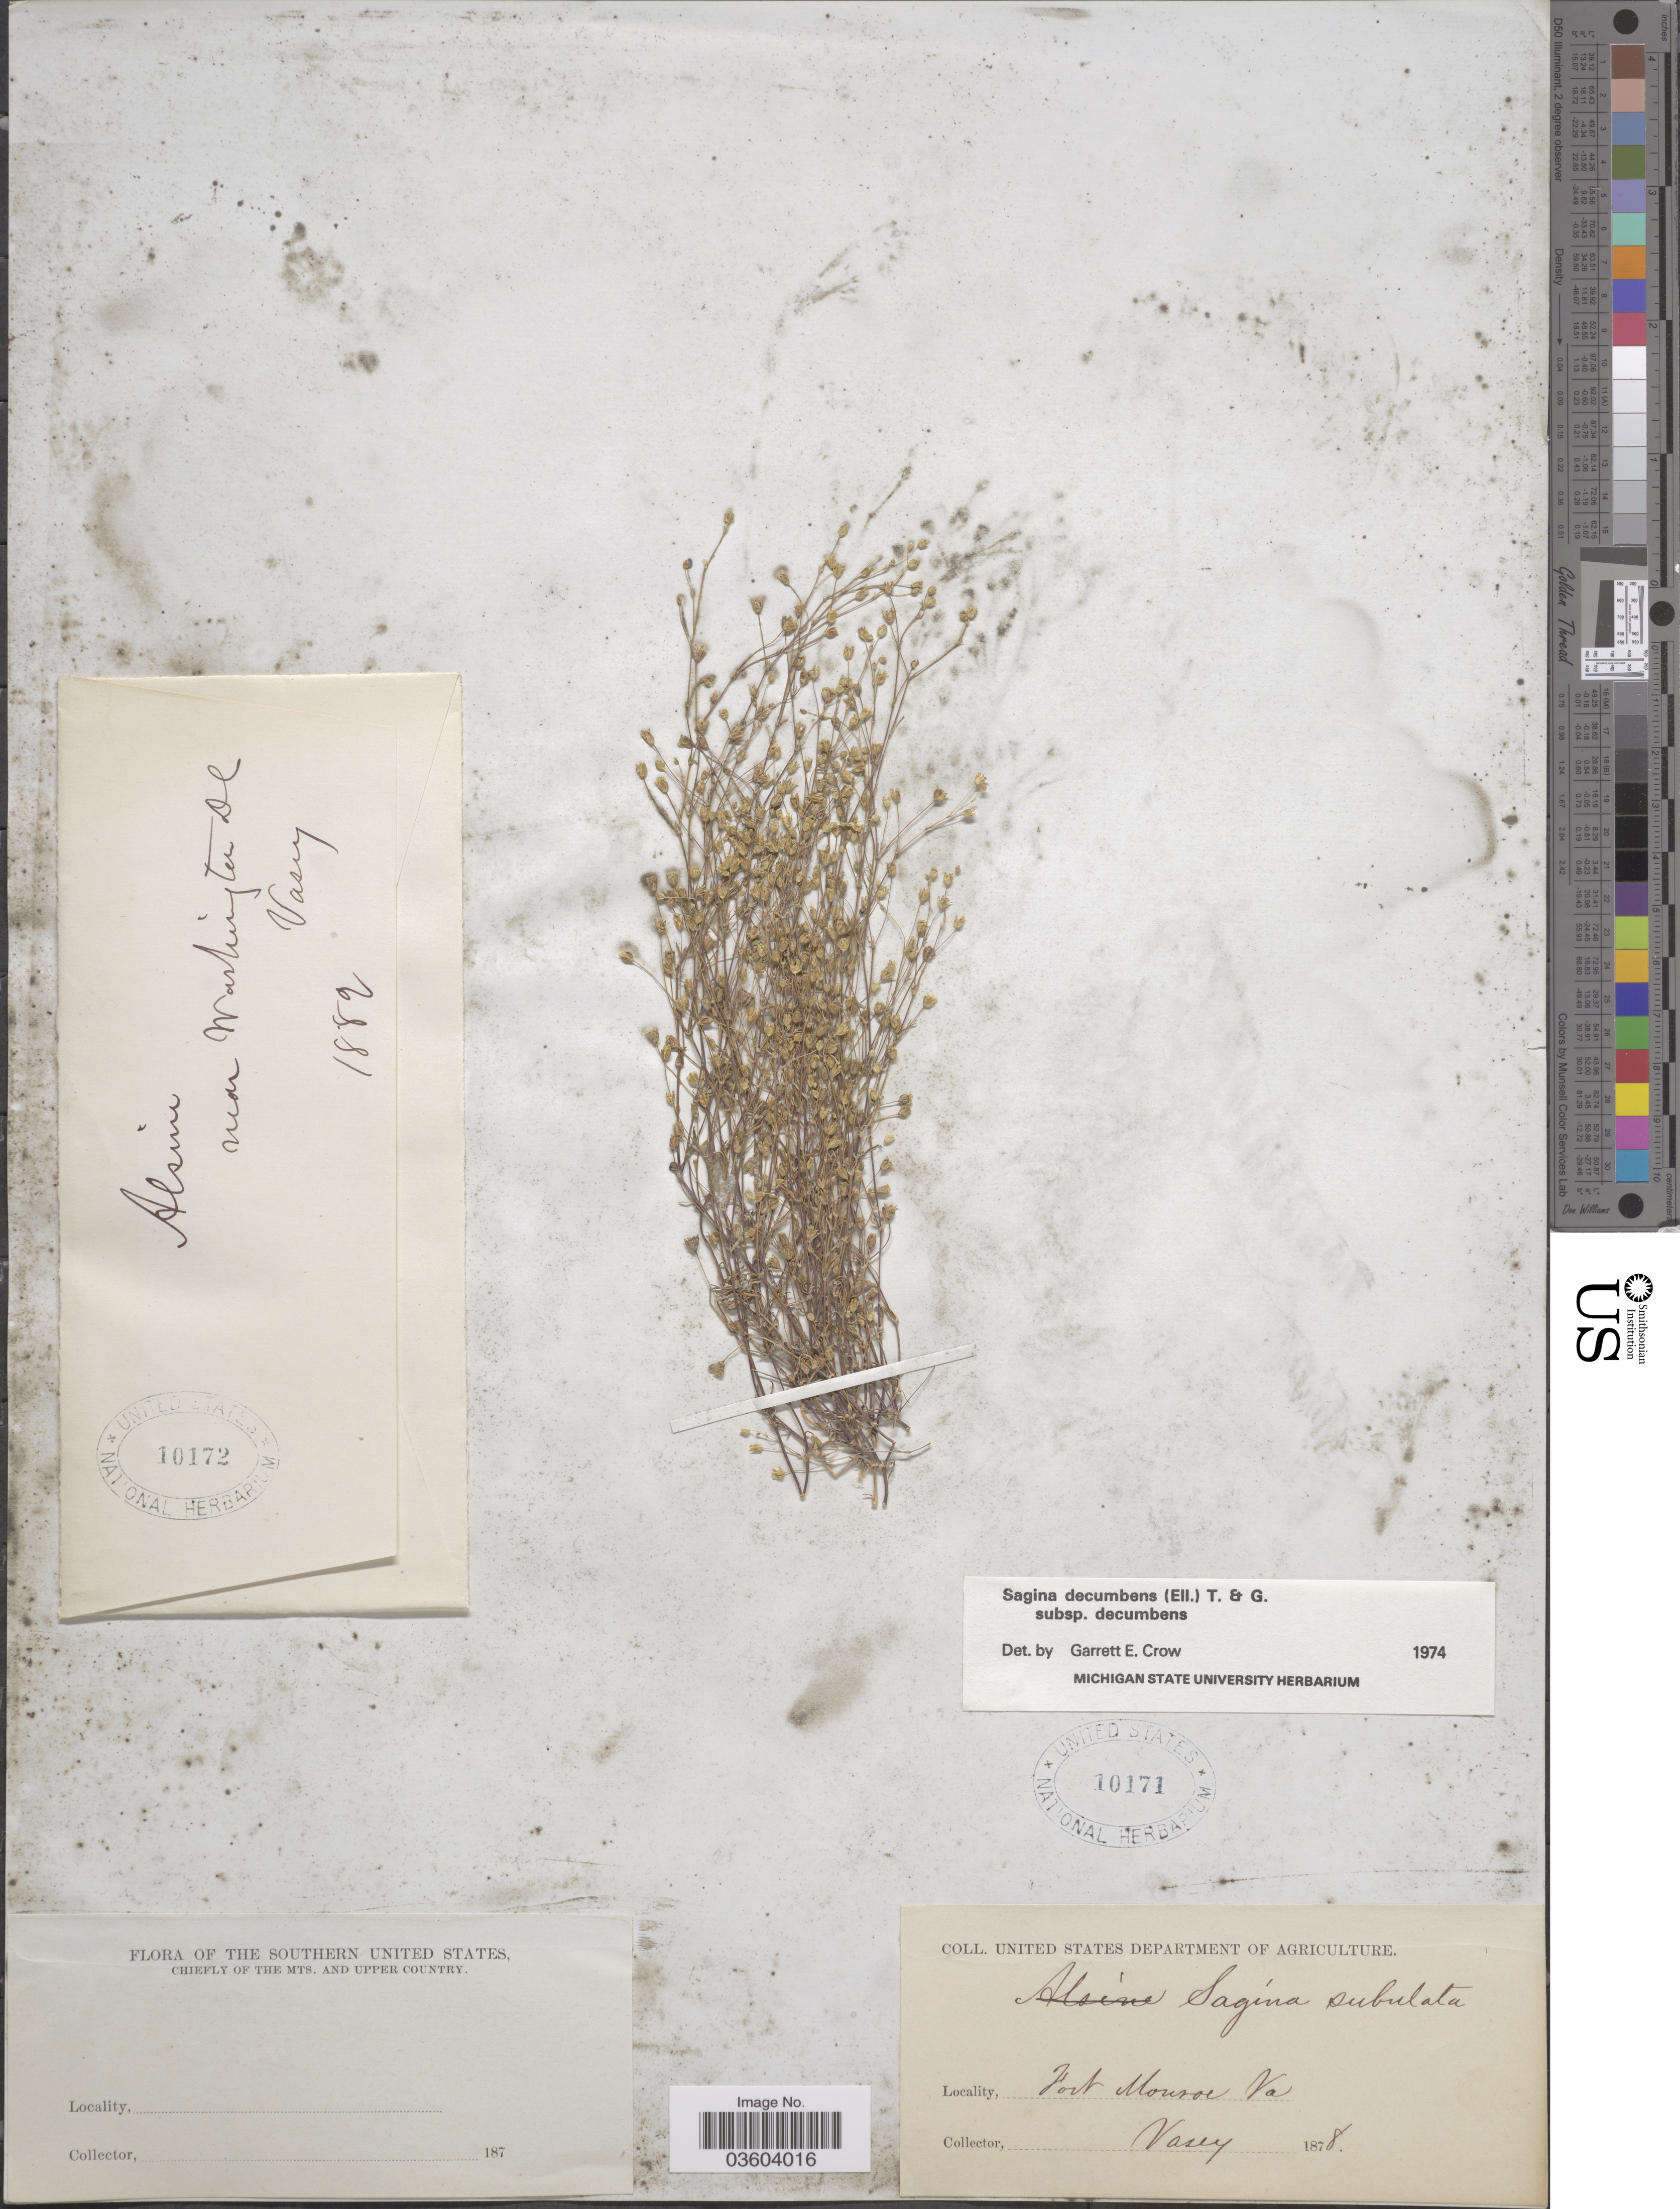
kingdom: Plantae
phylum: Tracheophyta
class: Magnoliopsida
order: Caryophyllales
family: Caryophyllaceae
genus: Sagina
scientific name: Sagina decumbens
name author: (Elliott) Torr. & A. Gray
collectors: Vasey, --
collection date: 1878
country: United States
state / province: Virginia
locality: Fort Mousoc.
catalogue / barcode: US 10171-2